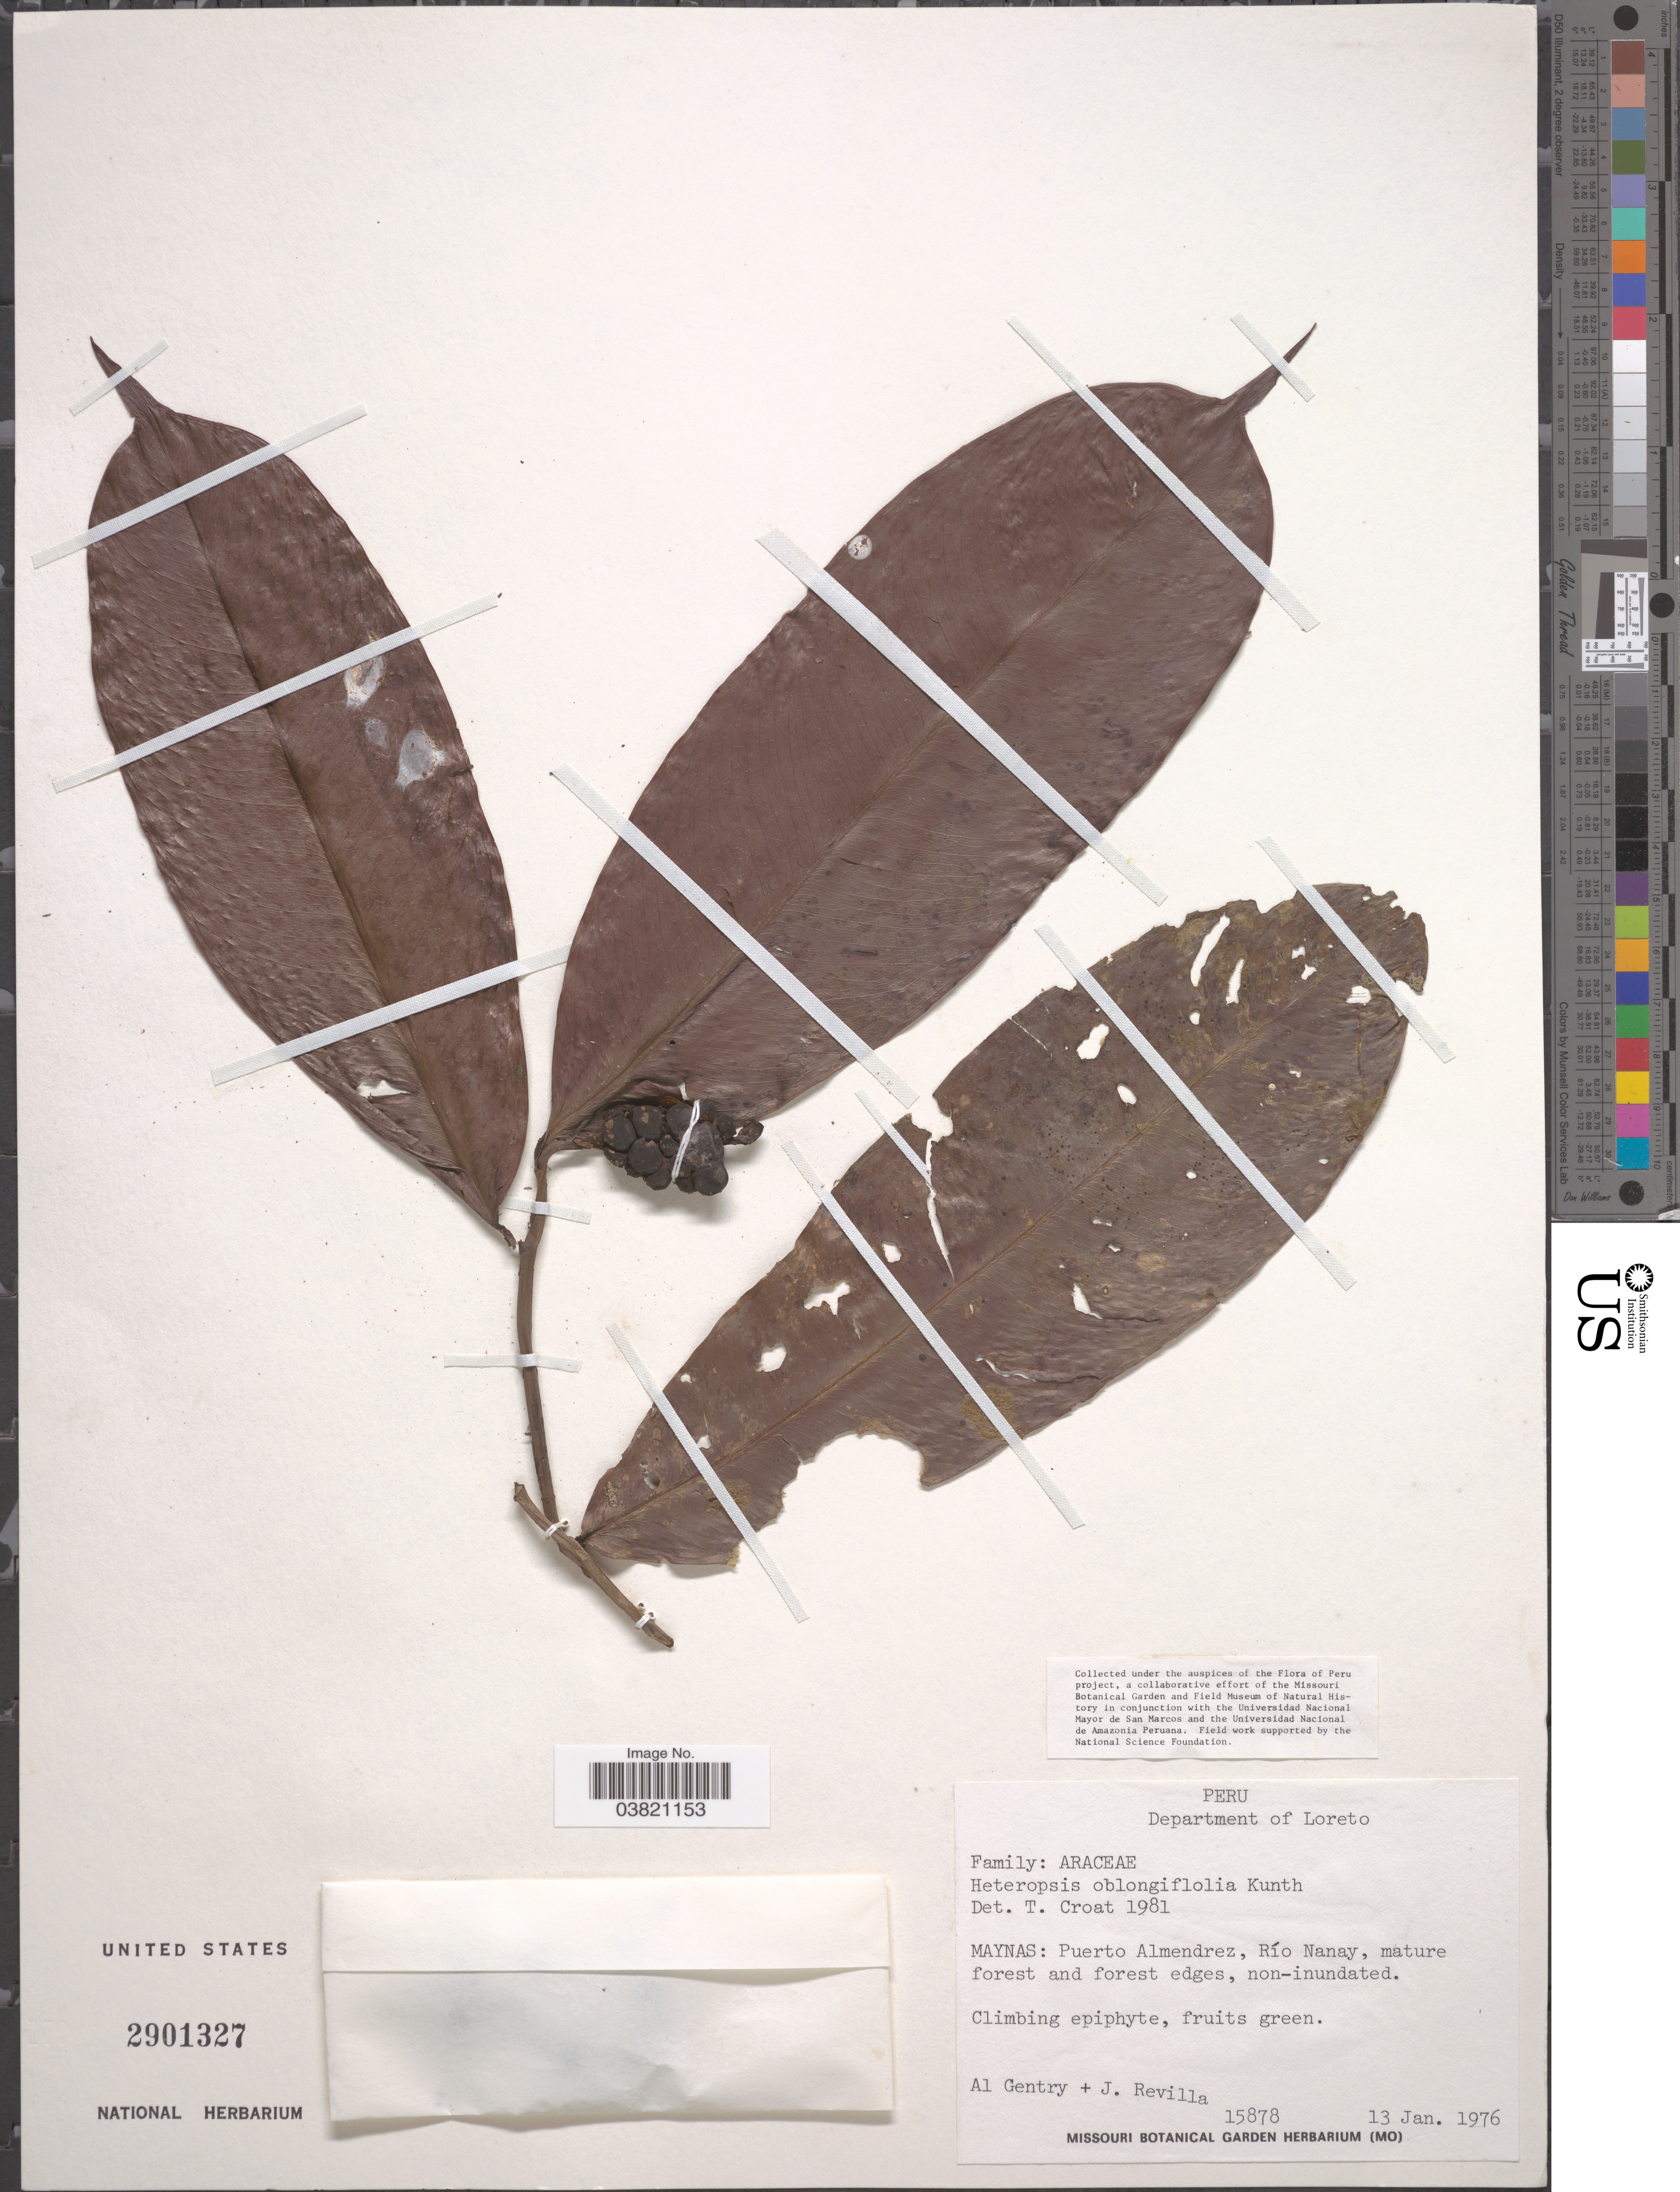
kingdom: Plantae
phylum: Tracheophyta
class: Liliopsida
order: Alismatales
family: Araceae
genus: Heteropsis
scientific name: Heteropsis croatii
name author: M.L. Soares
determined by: Soares, M. L.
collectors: A. H. Gentry & J. Revilla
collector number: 15878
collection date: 1976-01-13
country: Peru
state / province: Loreto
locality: Department of Loreto. Maynas: Puerto Almendrez, Río Nanay.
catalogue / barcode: US 2901327